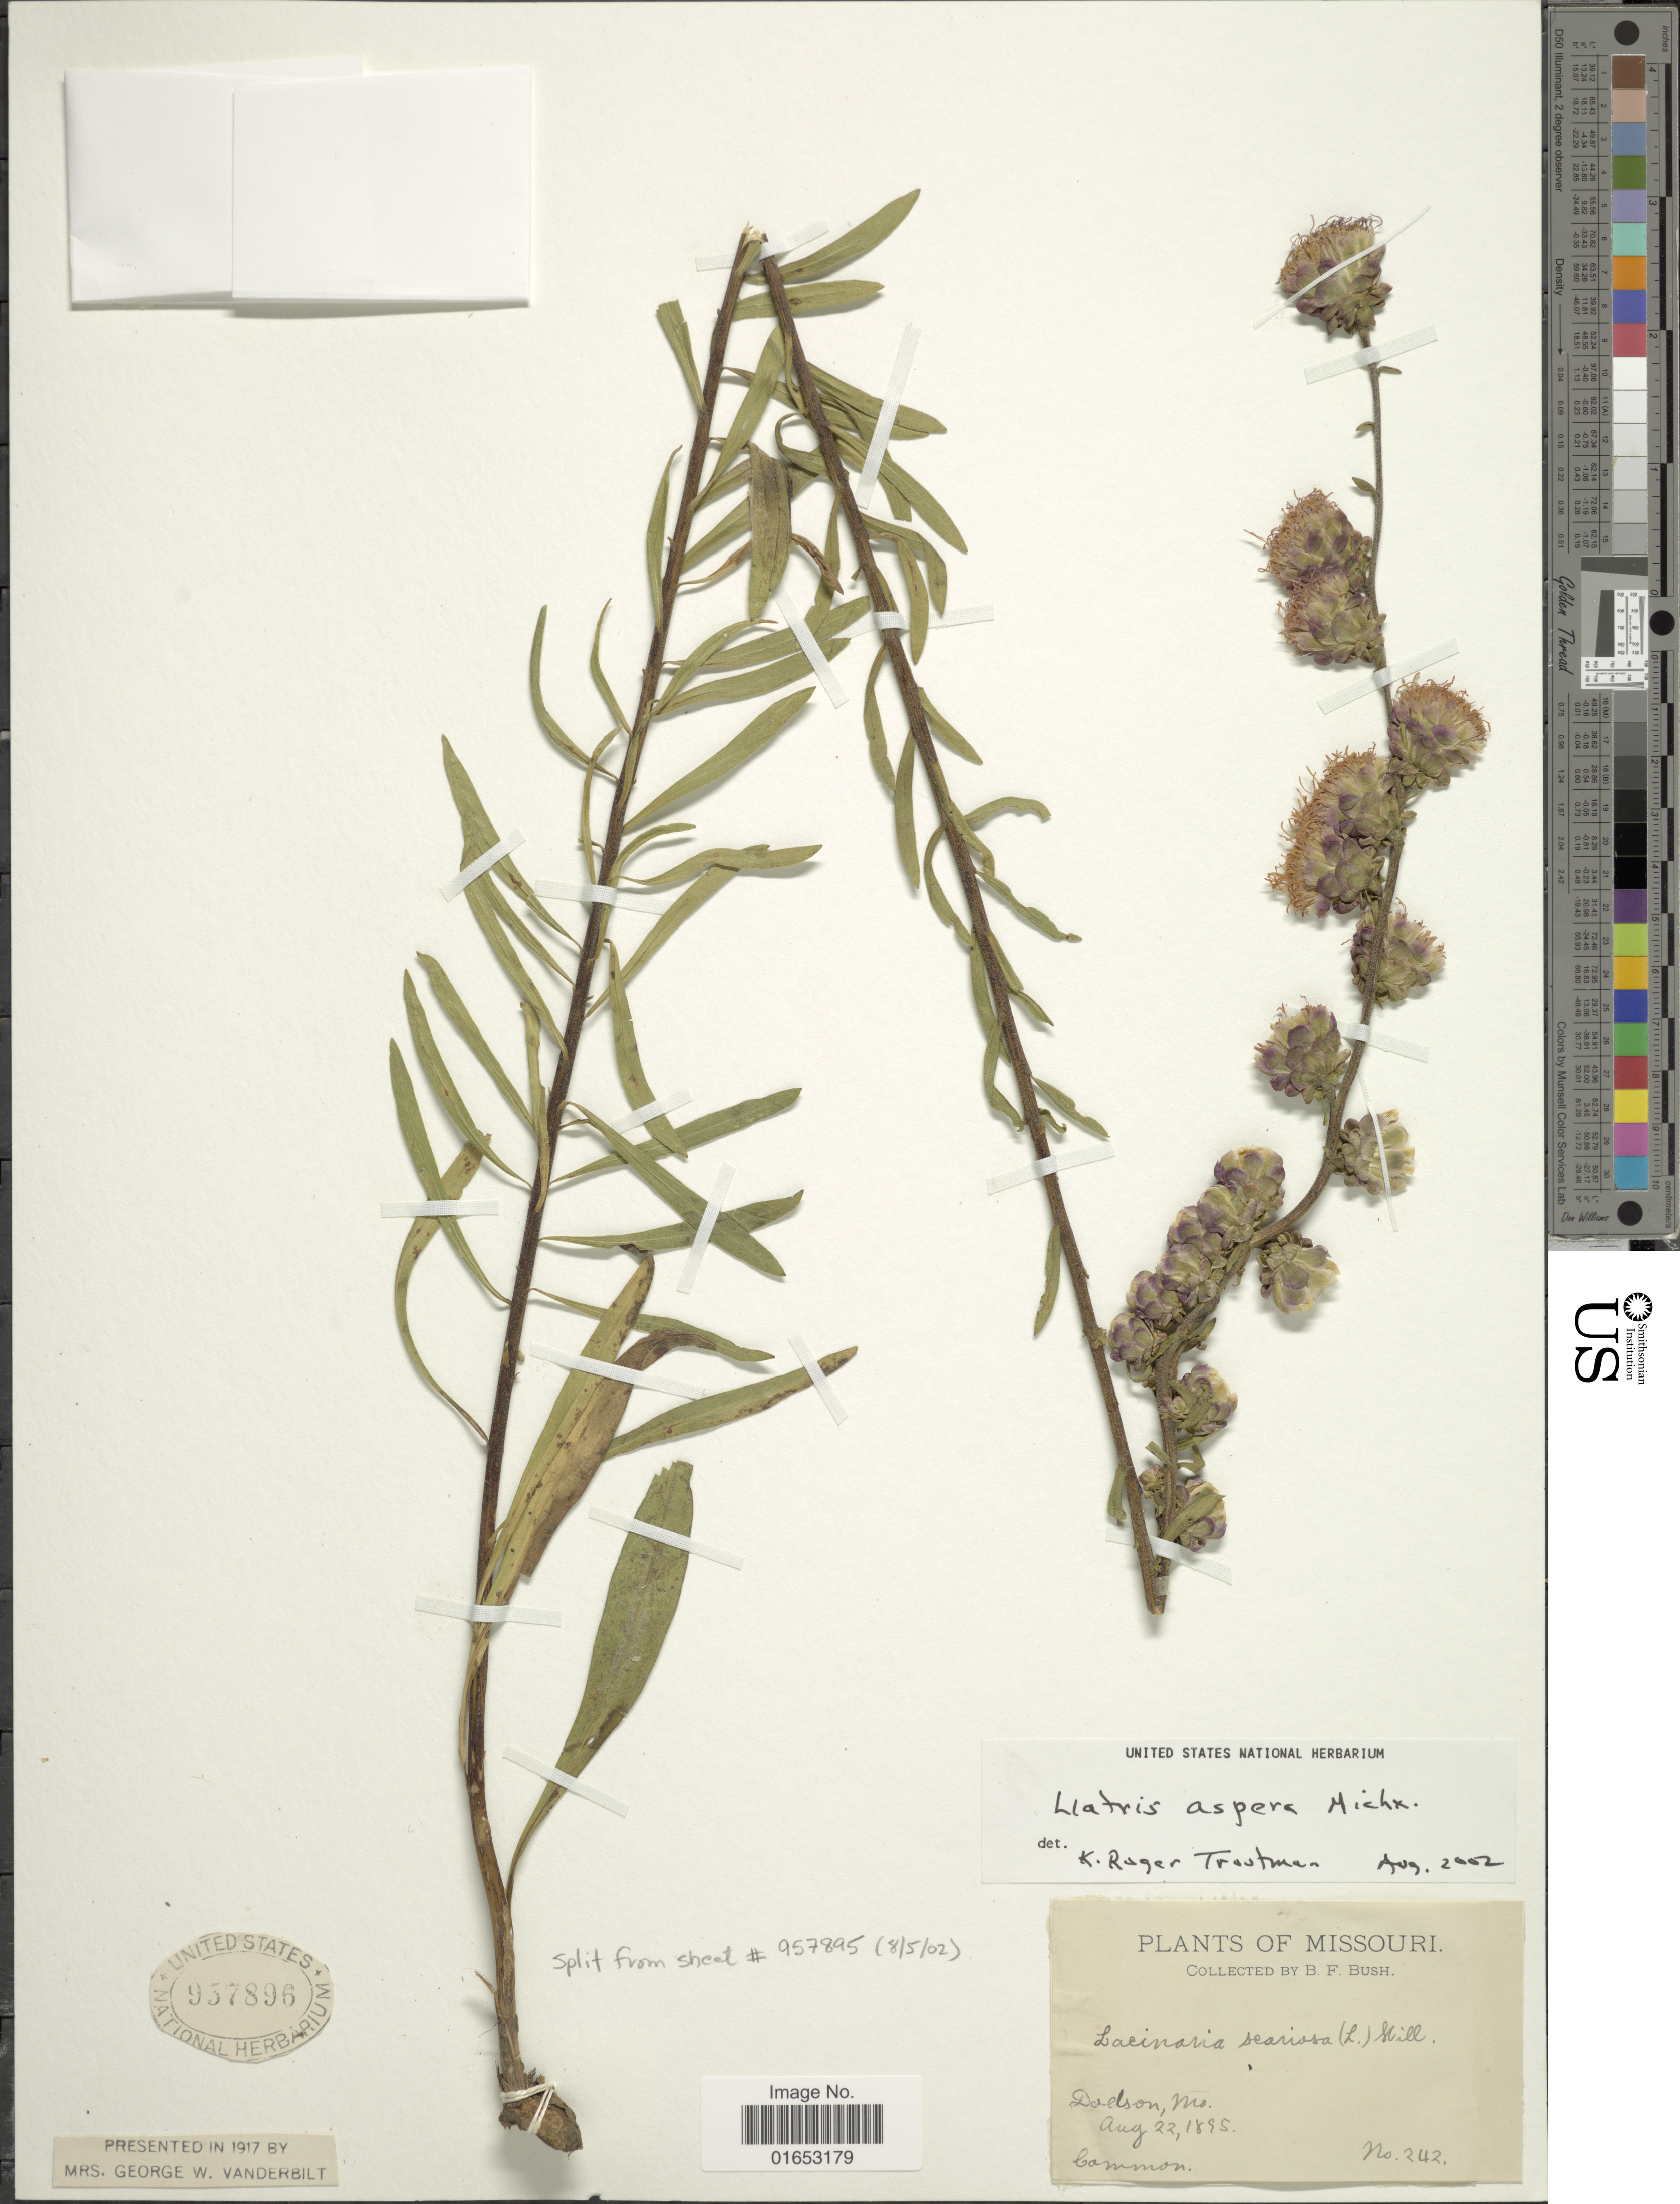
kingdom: Plantae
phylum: Tracheophyta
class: Magnoliopsida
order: Asterales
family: Asteraceae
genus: Liatris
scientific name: Liatris aspera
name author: Michx.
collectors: B. F. Bush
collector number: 242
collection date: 1895-08-22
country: United States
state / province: Missouri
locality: Dodson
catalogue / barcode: US 937896